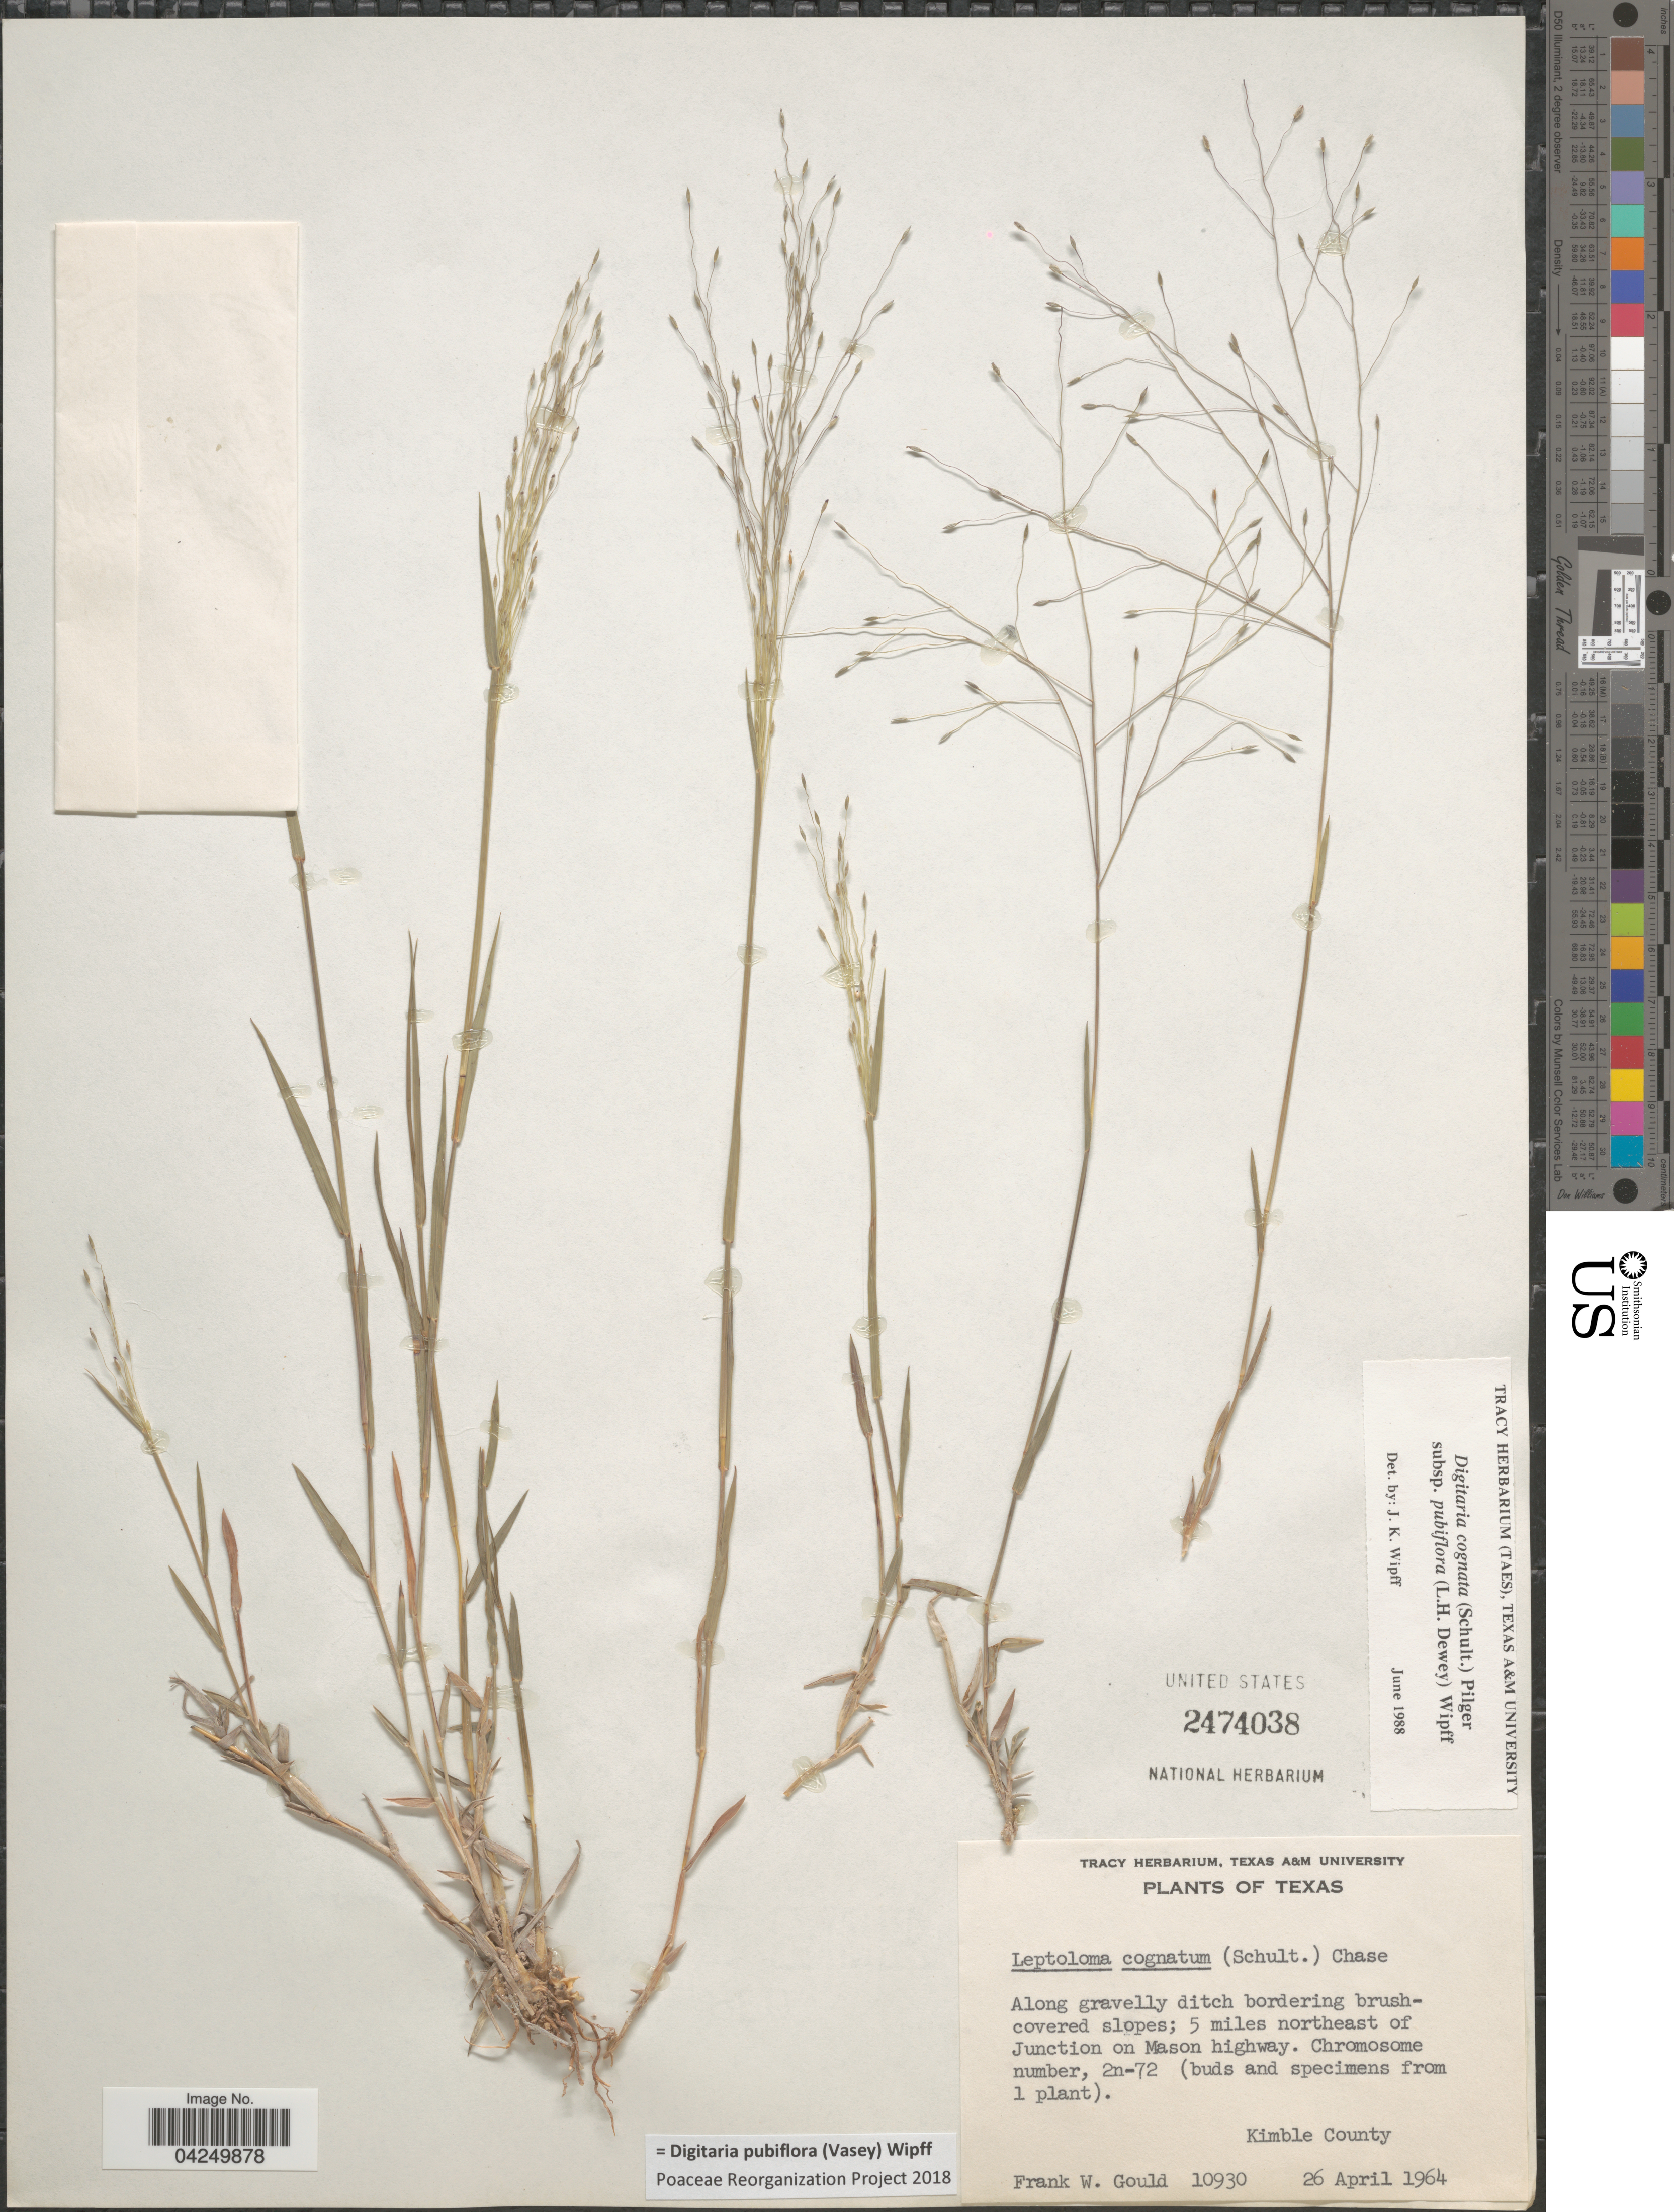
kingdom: Plantae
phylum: Tracheophyta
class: Liliopsida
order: Poales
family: Poaceae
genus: Digitaria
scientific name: Digitaria pubiflora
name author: (Vasey) Wipff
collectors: F. W. Gould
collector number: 10930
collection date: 1964-04-26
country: United States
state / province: Texas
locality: Along gravelly ditch bordering brush-covered slopes; 5 miles northeast of Junction on Mason highway. Kimble County.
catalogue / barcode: US 2474038